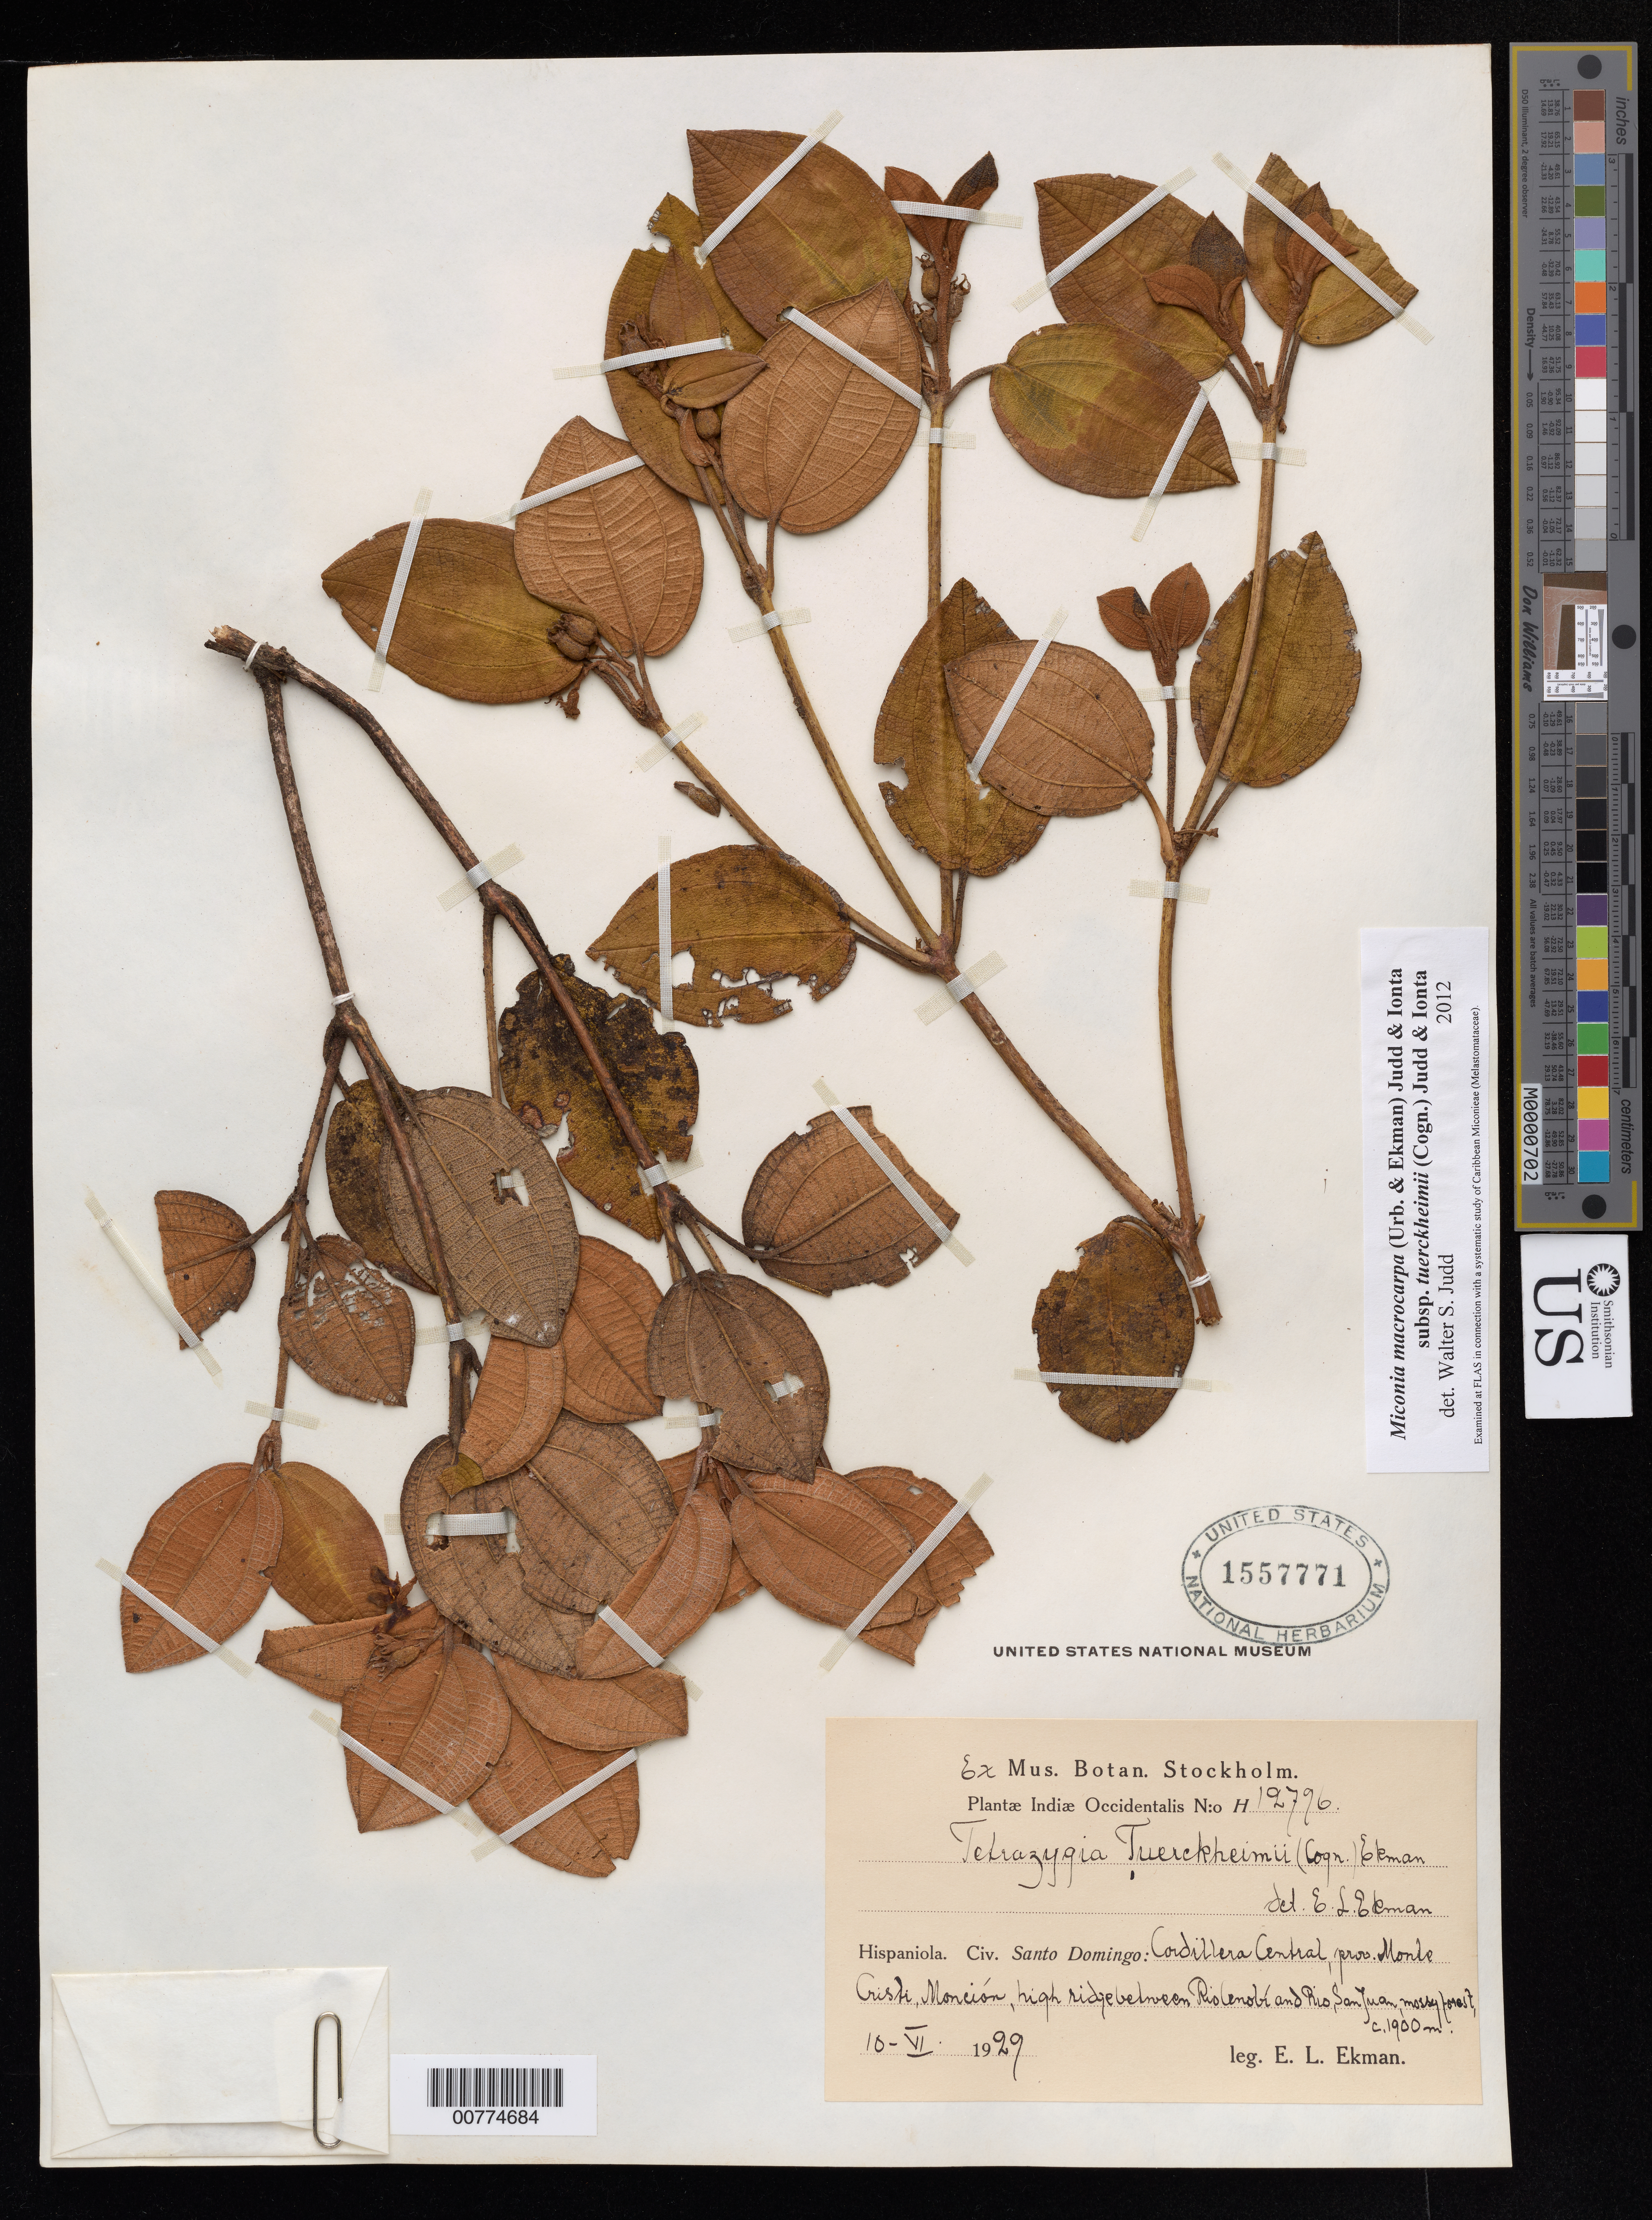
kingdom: Plantae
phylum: Tracheophyta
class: Magnoliopsida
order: Myrtales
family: Melastomataceae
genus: Miconia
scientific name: Miconia macrocarpa subsp. tuerckheimii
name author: (Cogn.) Judd & Ionta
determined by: Judd, Walter S.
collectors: E. L. Ekman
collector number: H 12796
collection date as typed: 10 Jun 1929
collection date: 1929-06-10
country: Dominican Republic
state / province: Monte Cristi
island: Hispaniola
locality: Cordillera Central, Monción, high ridge between Río Cenobí and Río San Juan.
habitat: Mossy forest.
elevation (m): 1900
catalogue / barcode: US 1557771